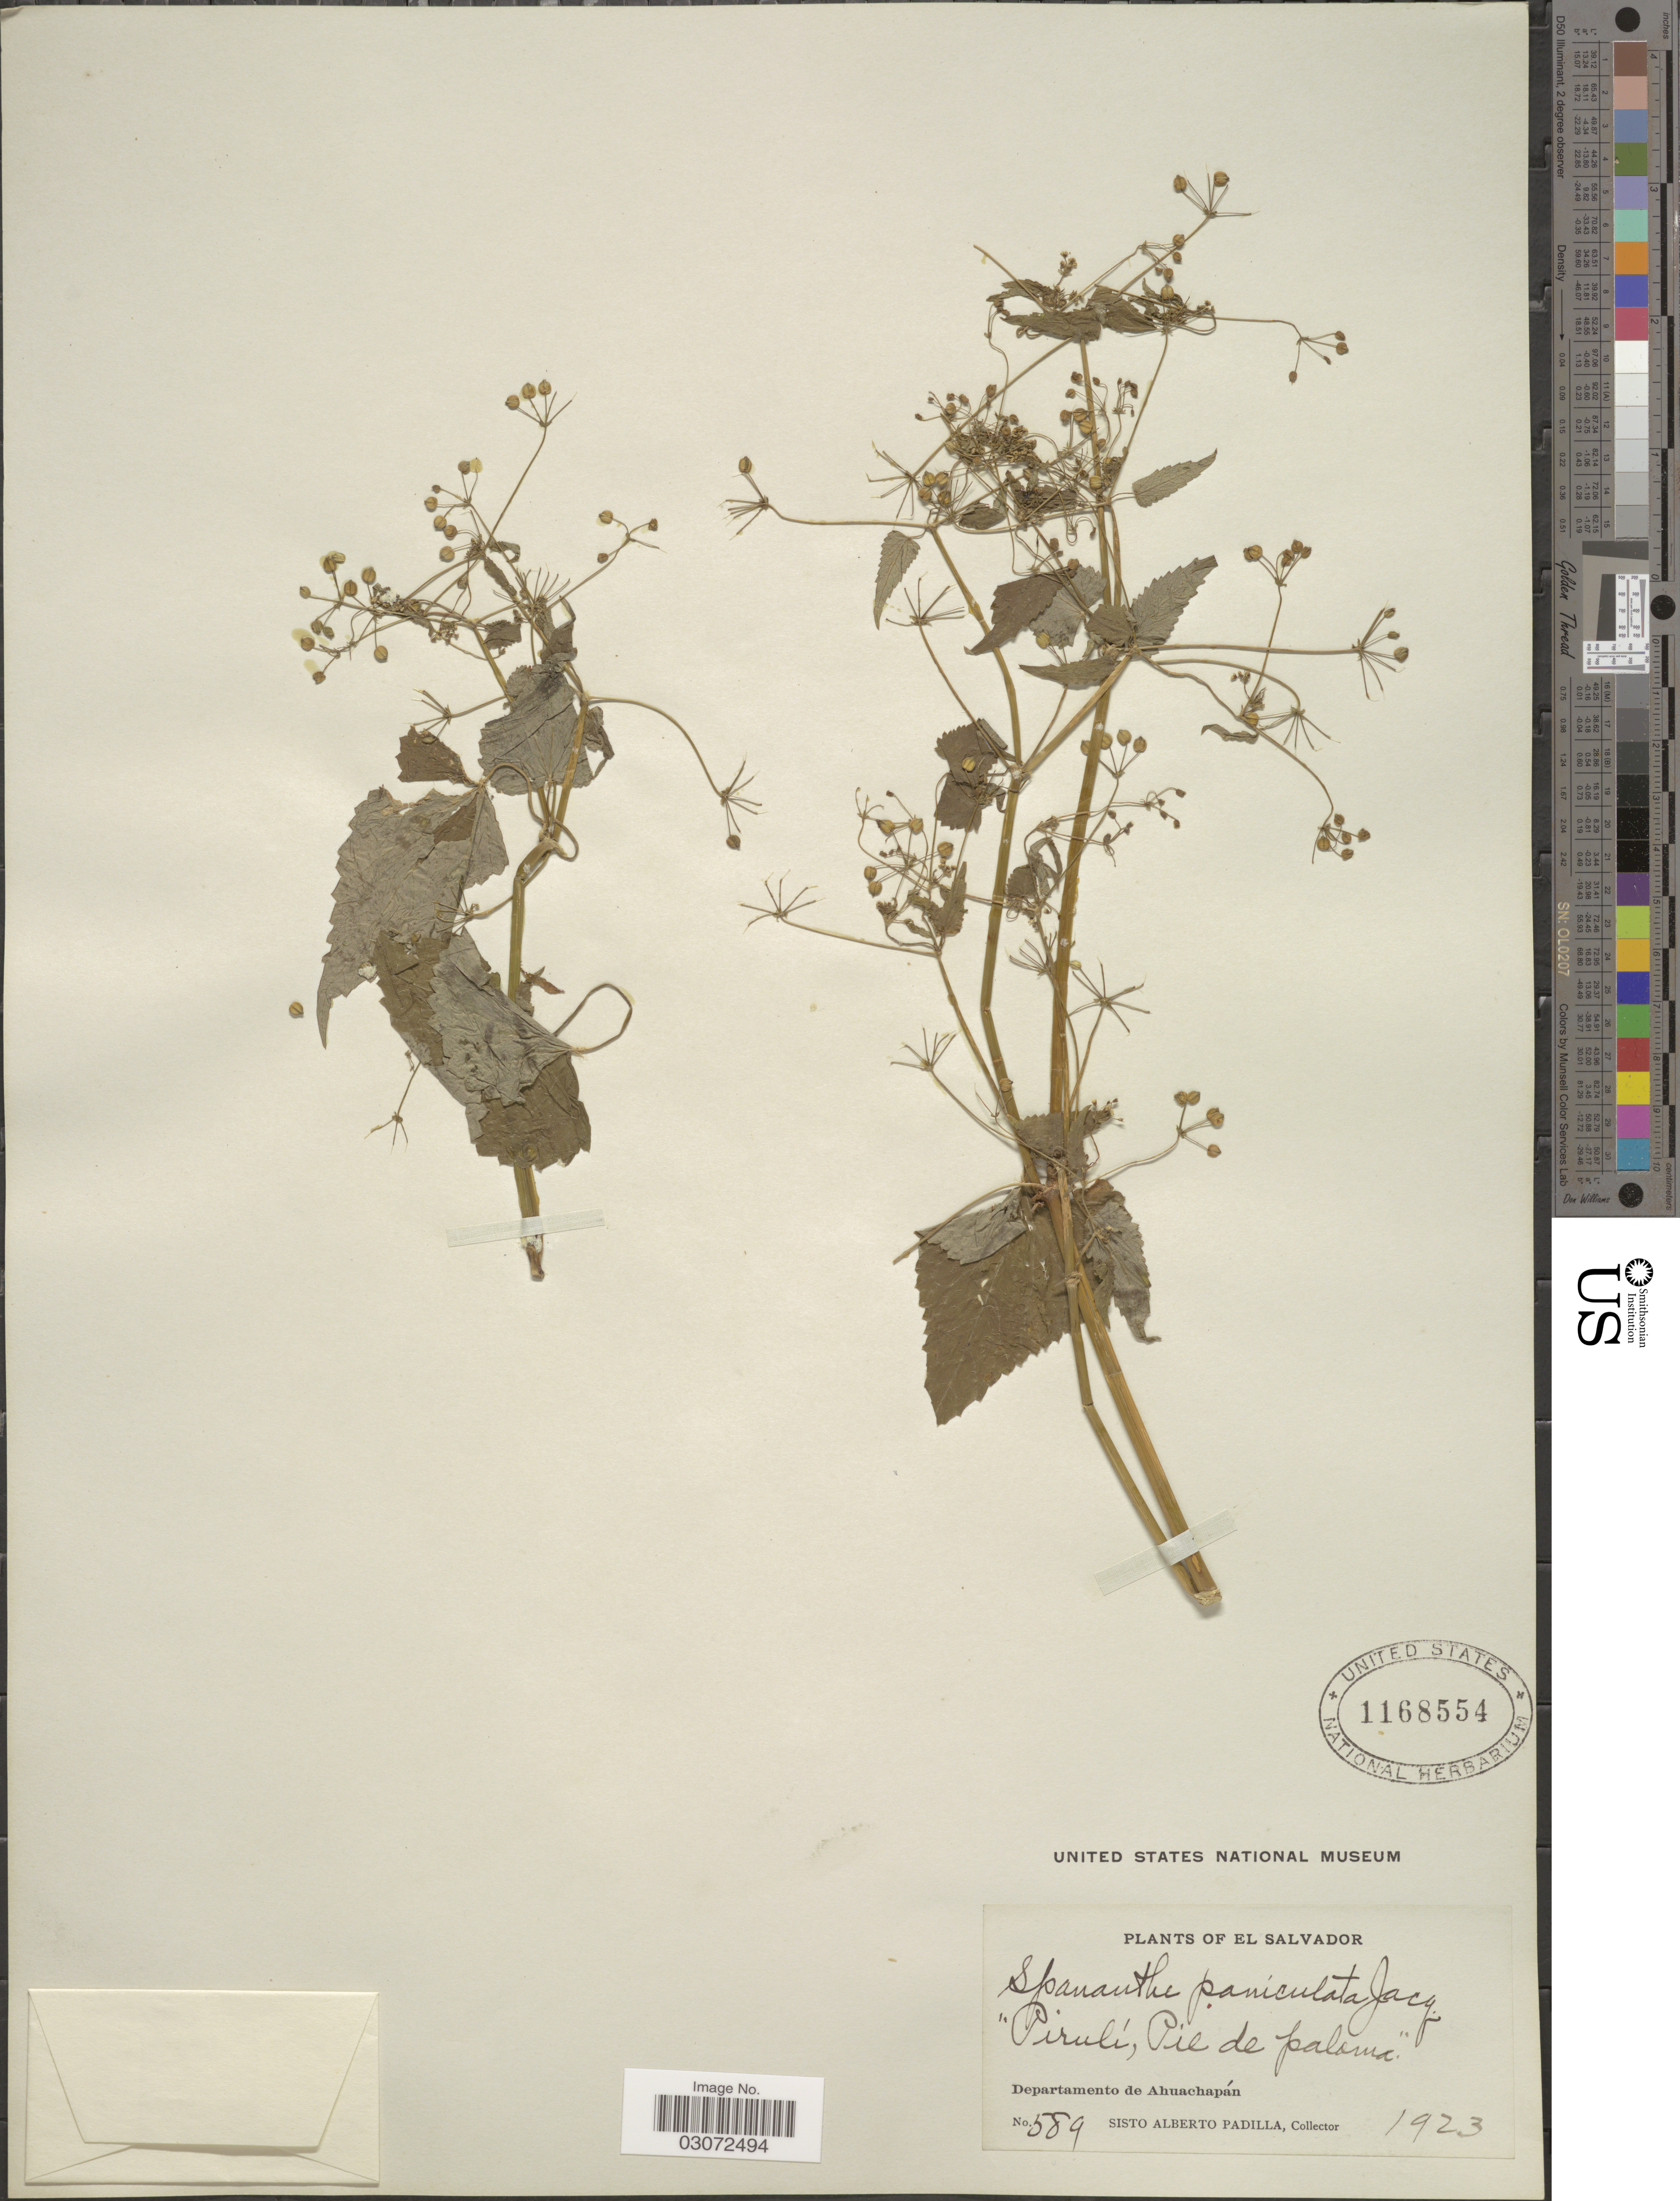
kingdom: Plantae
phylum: Tracheophyta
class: Magnoliopsida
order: Apiales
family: Apiaceae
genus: Spananthe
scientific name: Spananthe paniculata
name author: Jacq.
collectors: S. A. Padilla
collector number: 589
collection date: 1923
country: El Salvador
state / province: Ahuachapan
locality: Pirulí, Pil de paloma.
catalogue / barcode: US 1168554